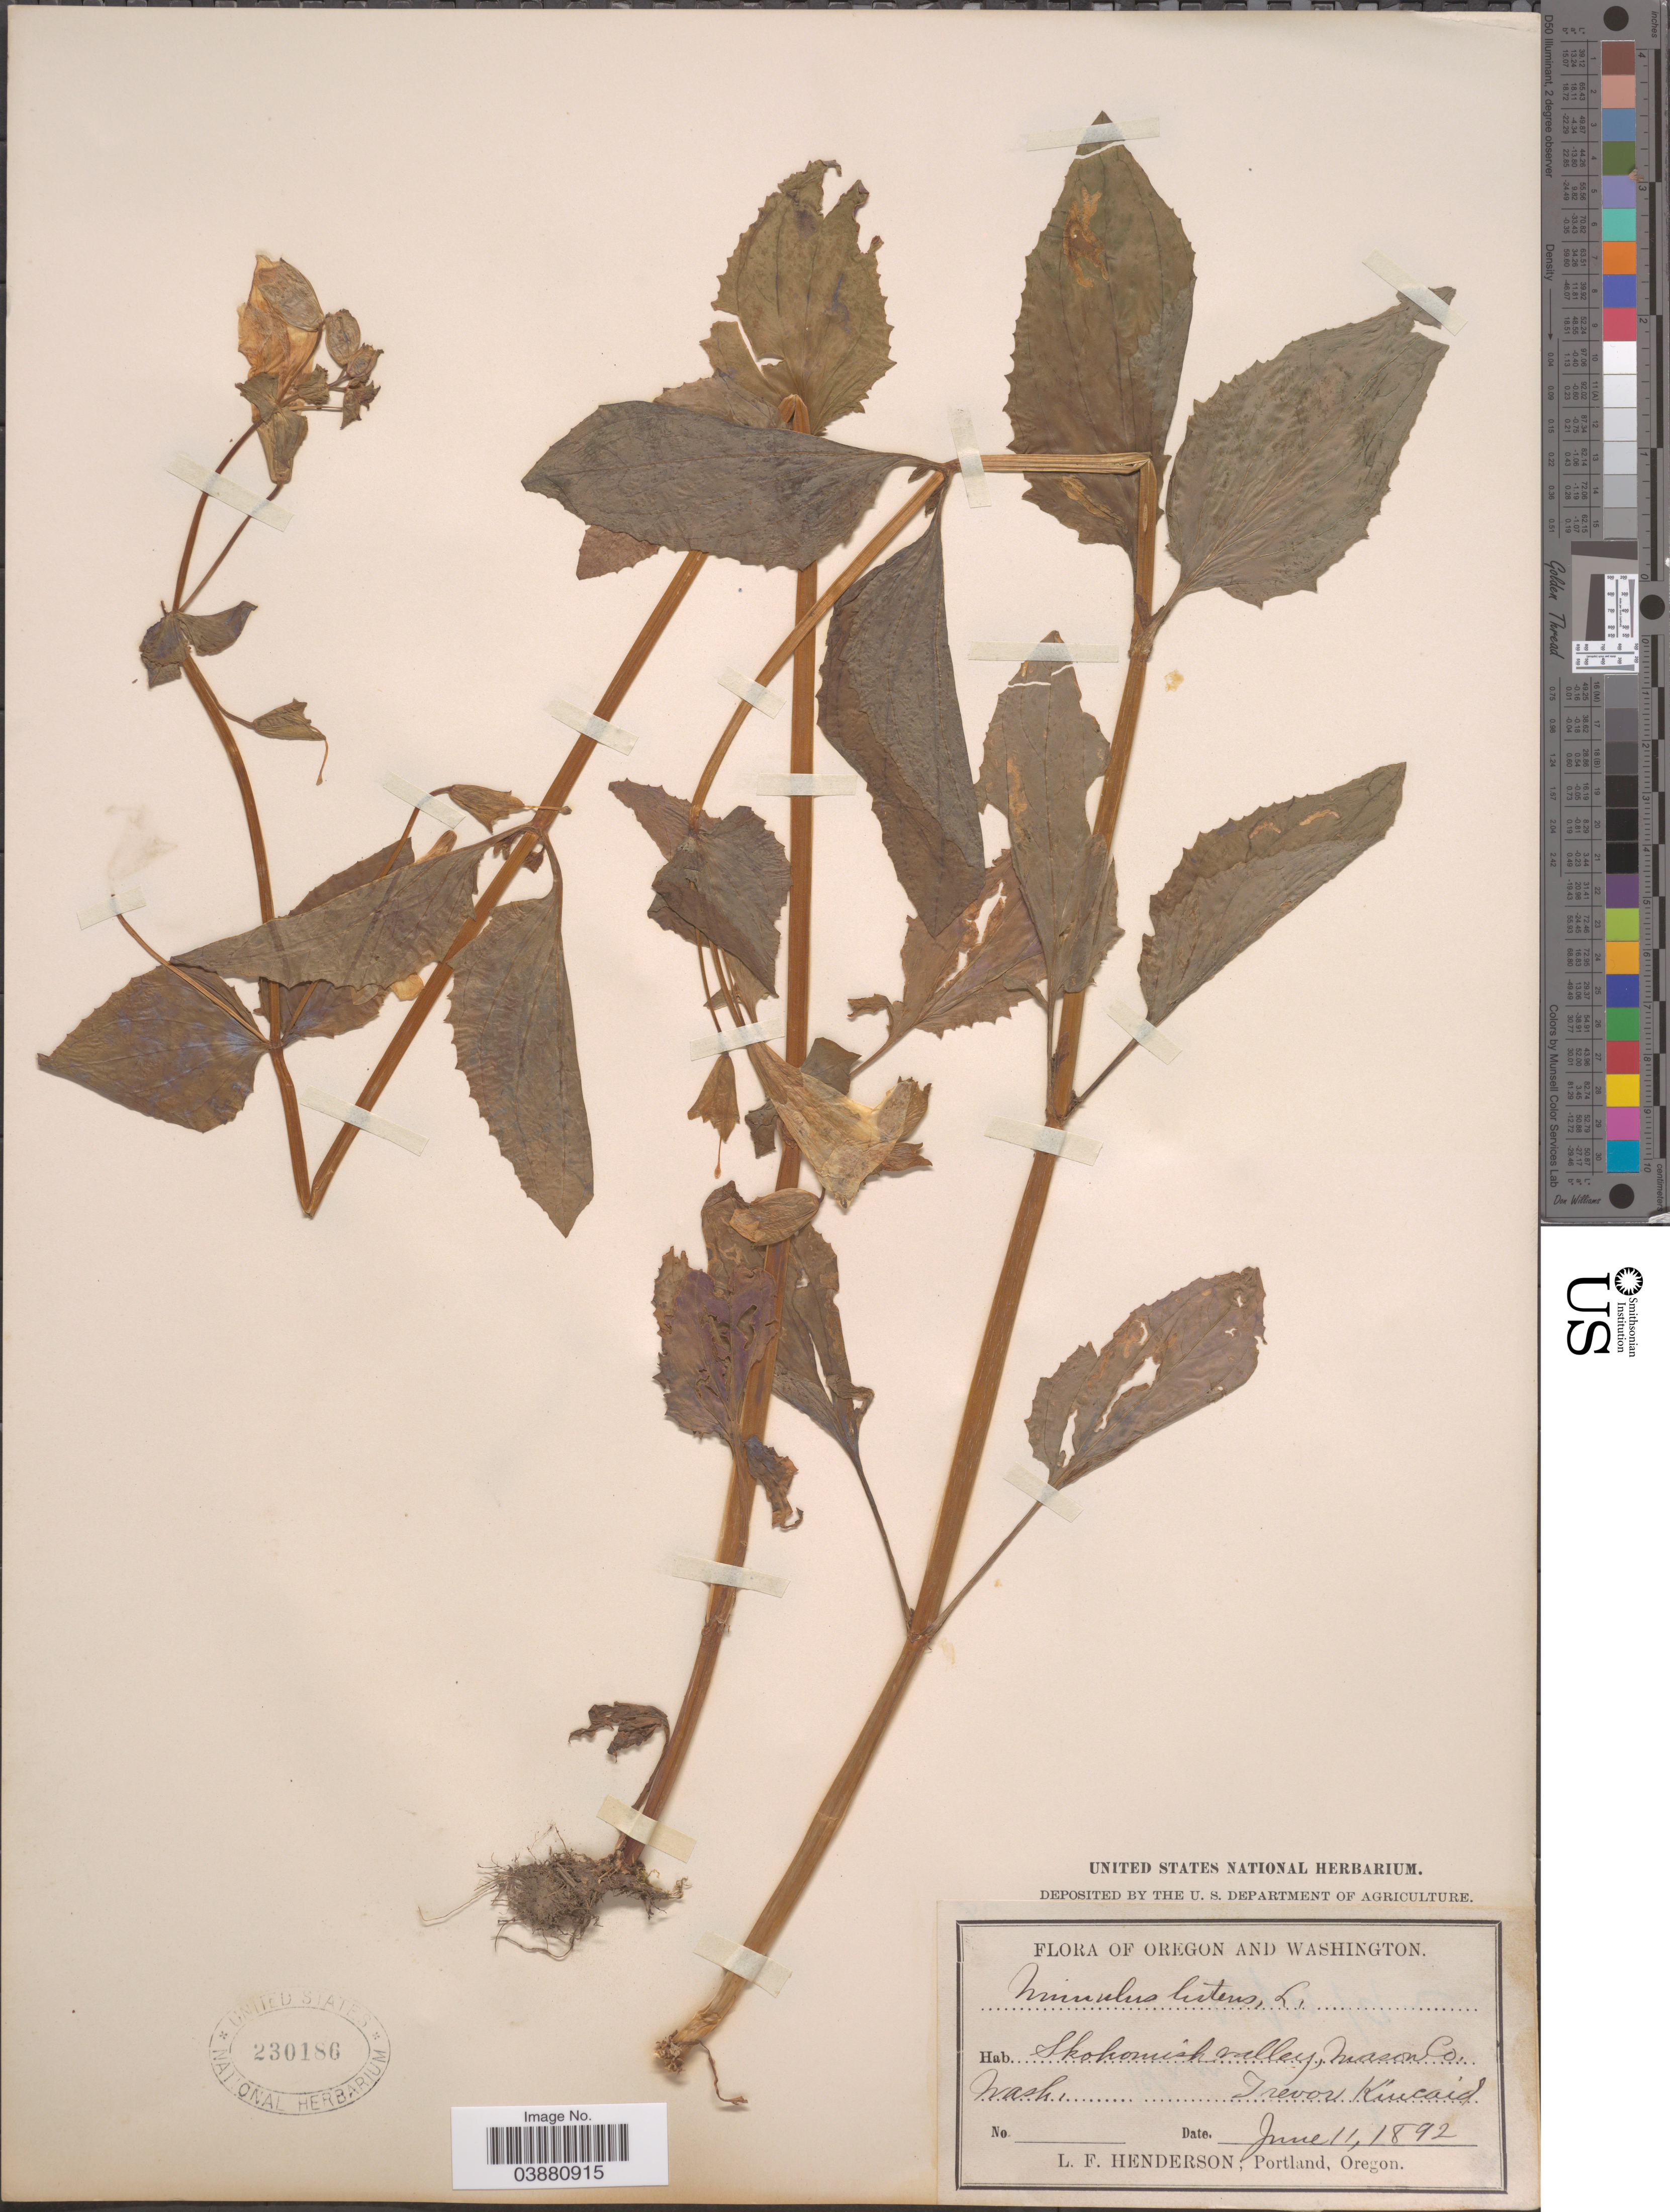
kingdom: Plantae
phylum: Tracheophyta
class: Magnoliopsida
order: Lamiales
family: Phrymaceae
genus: Mimulus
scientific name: Mimulus dentatus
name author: Nutt. ex Benth.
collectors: T. C. Kincaid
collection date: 1892-06-11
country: United States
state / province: Washington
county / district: Mason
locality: Skokomish valley, Mason Co.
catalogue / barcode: US 230186